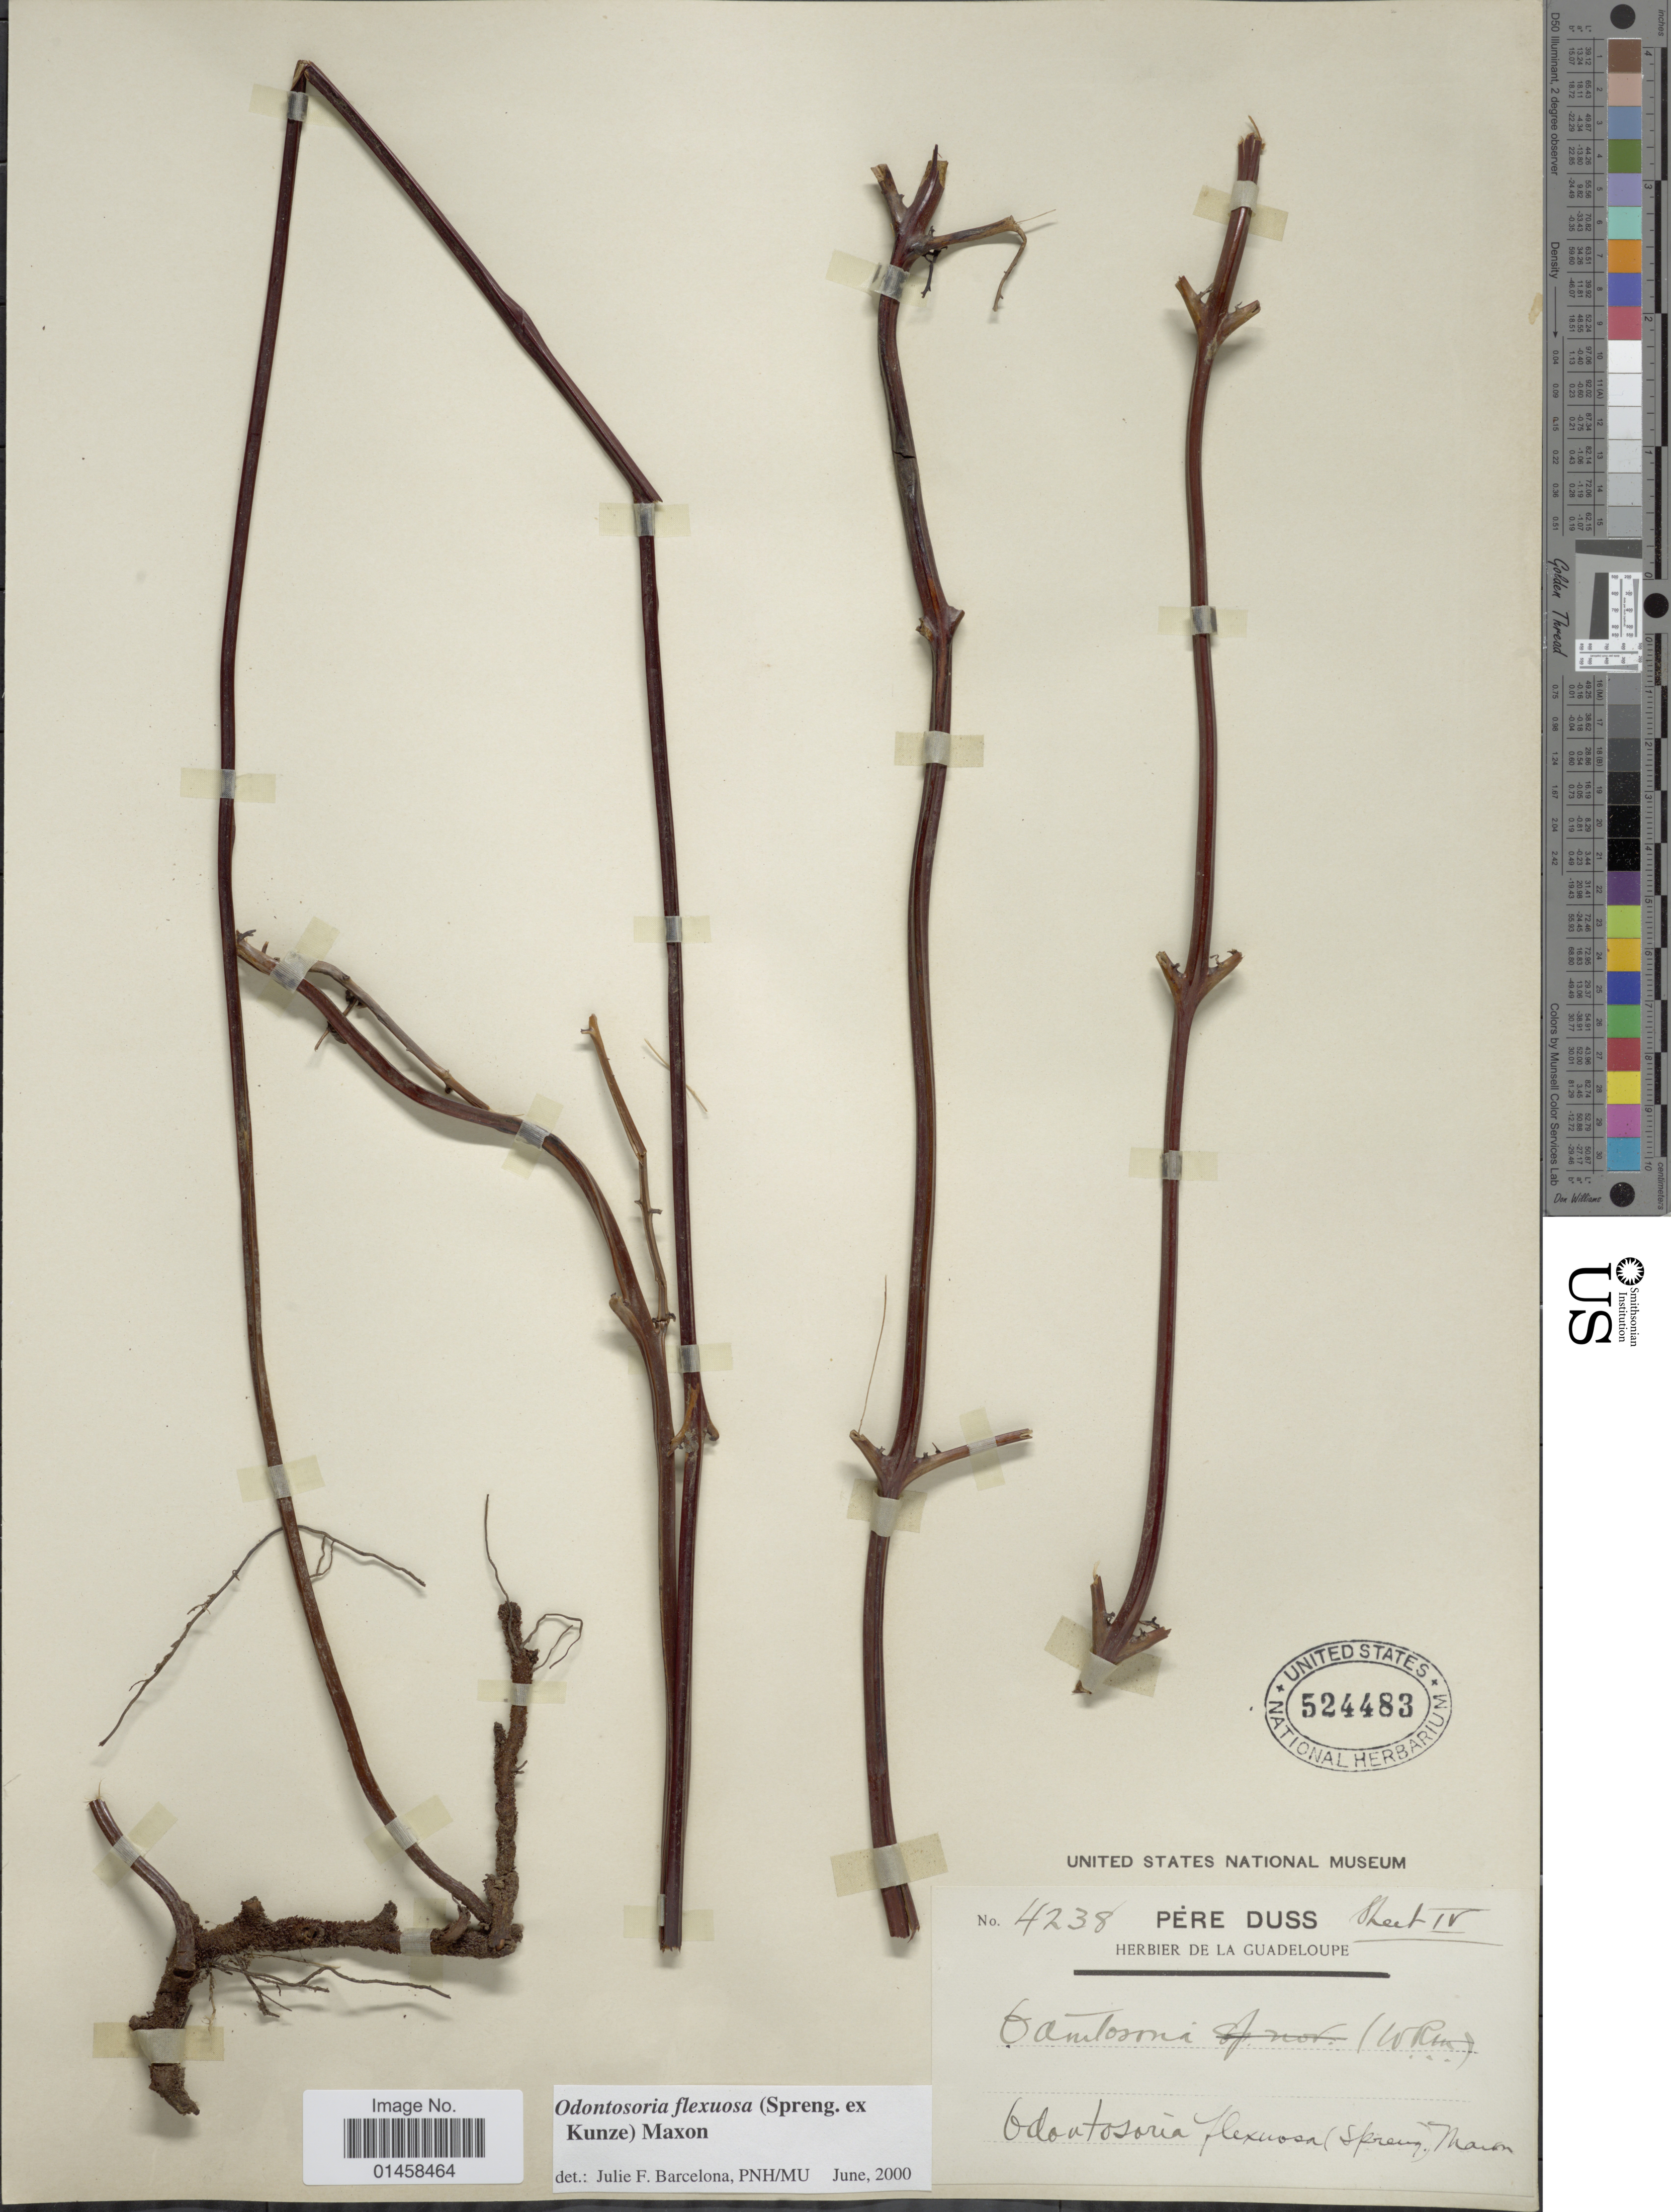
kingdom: Plantae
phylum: Tracheophyta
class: Polypodiopsida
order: Polypodiales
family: Lindsaeaceae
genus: Odontosoria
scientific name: Odontosoria flexuosa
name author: (Spreng. ex Kunze) Maxon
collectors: Père Duss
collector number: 4238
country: Guadeloupe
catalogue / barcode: US 524483